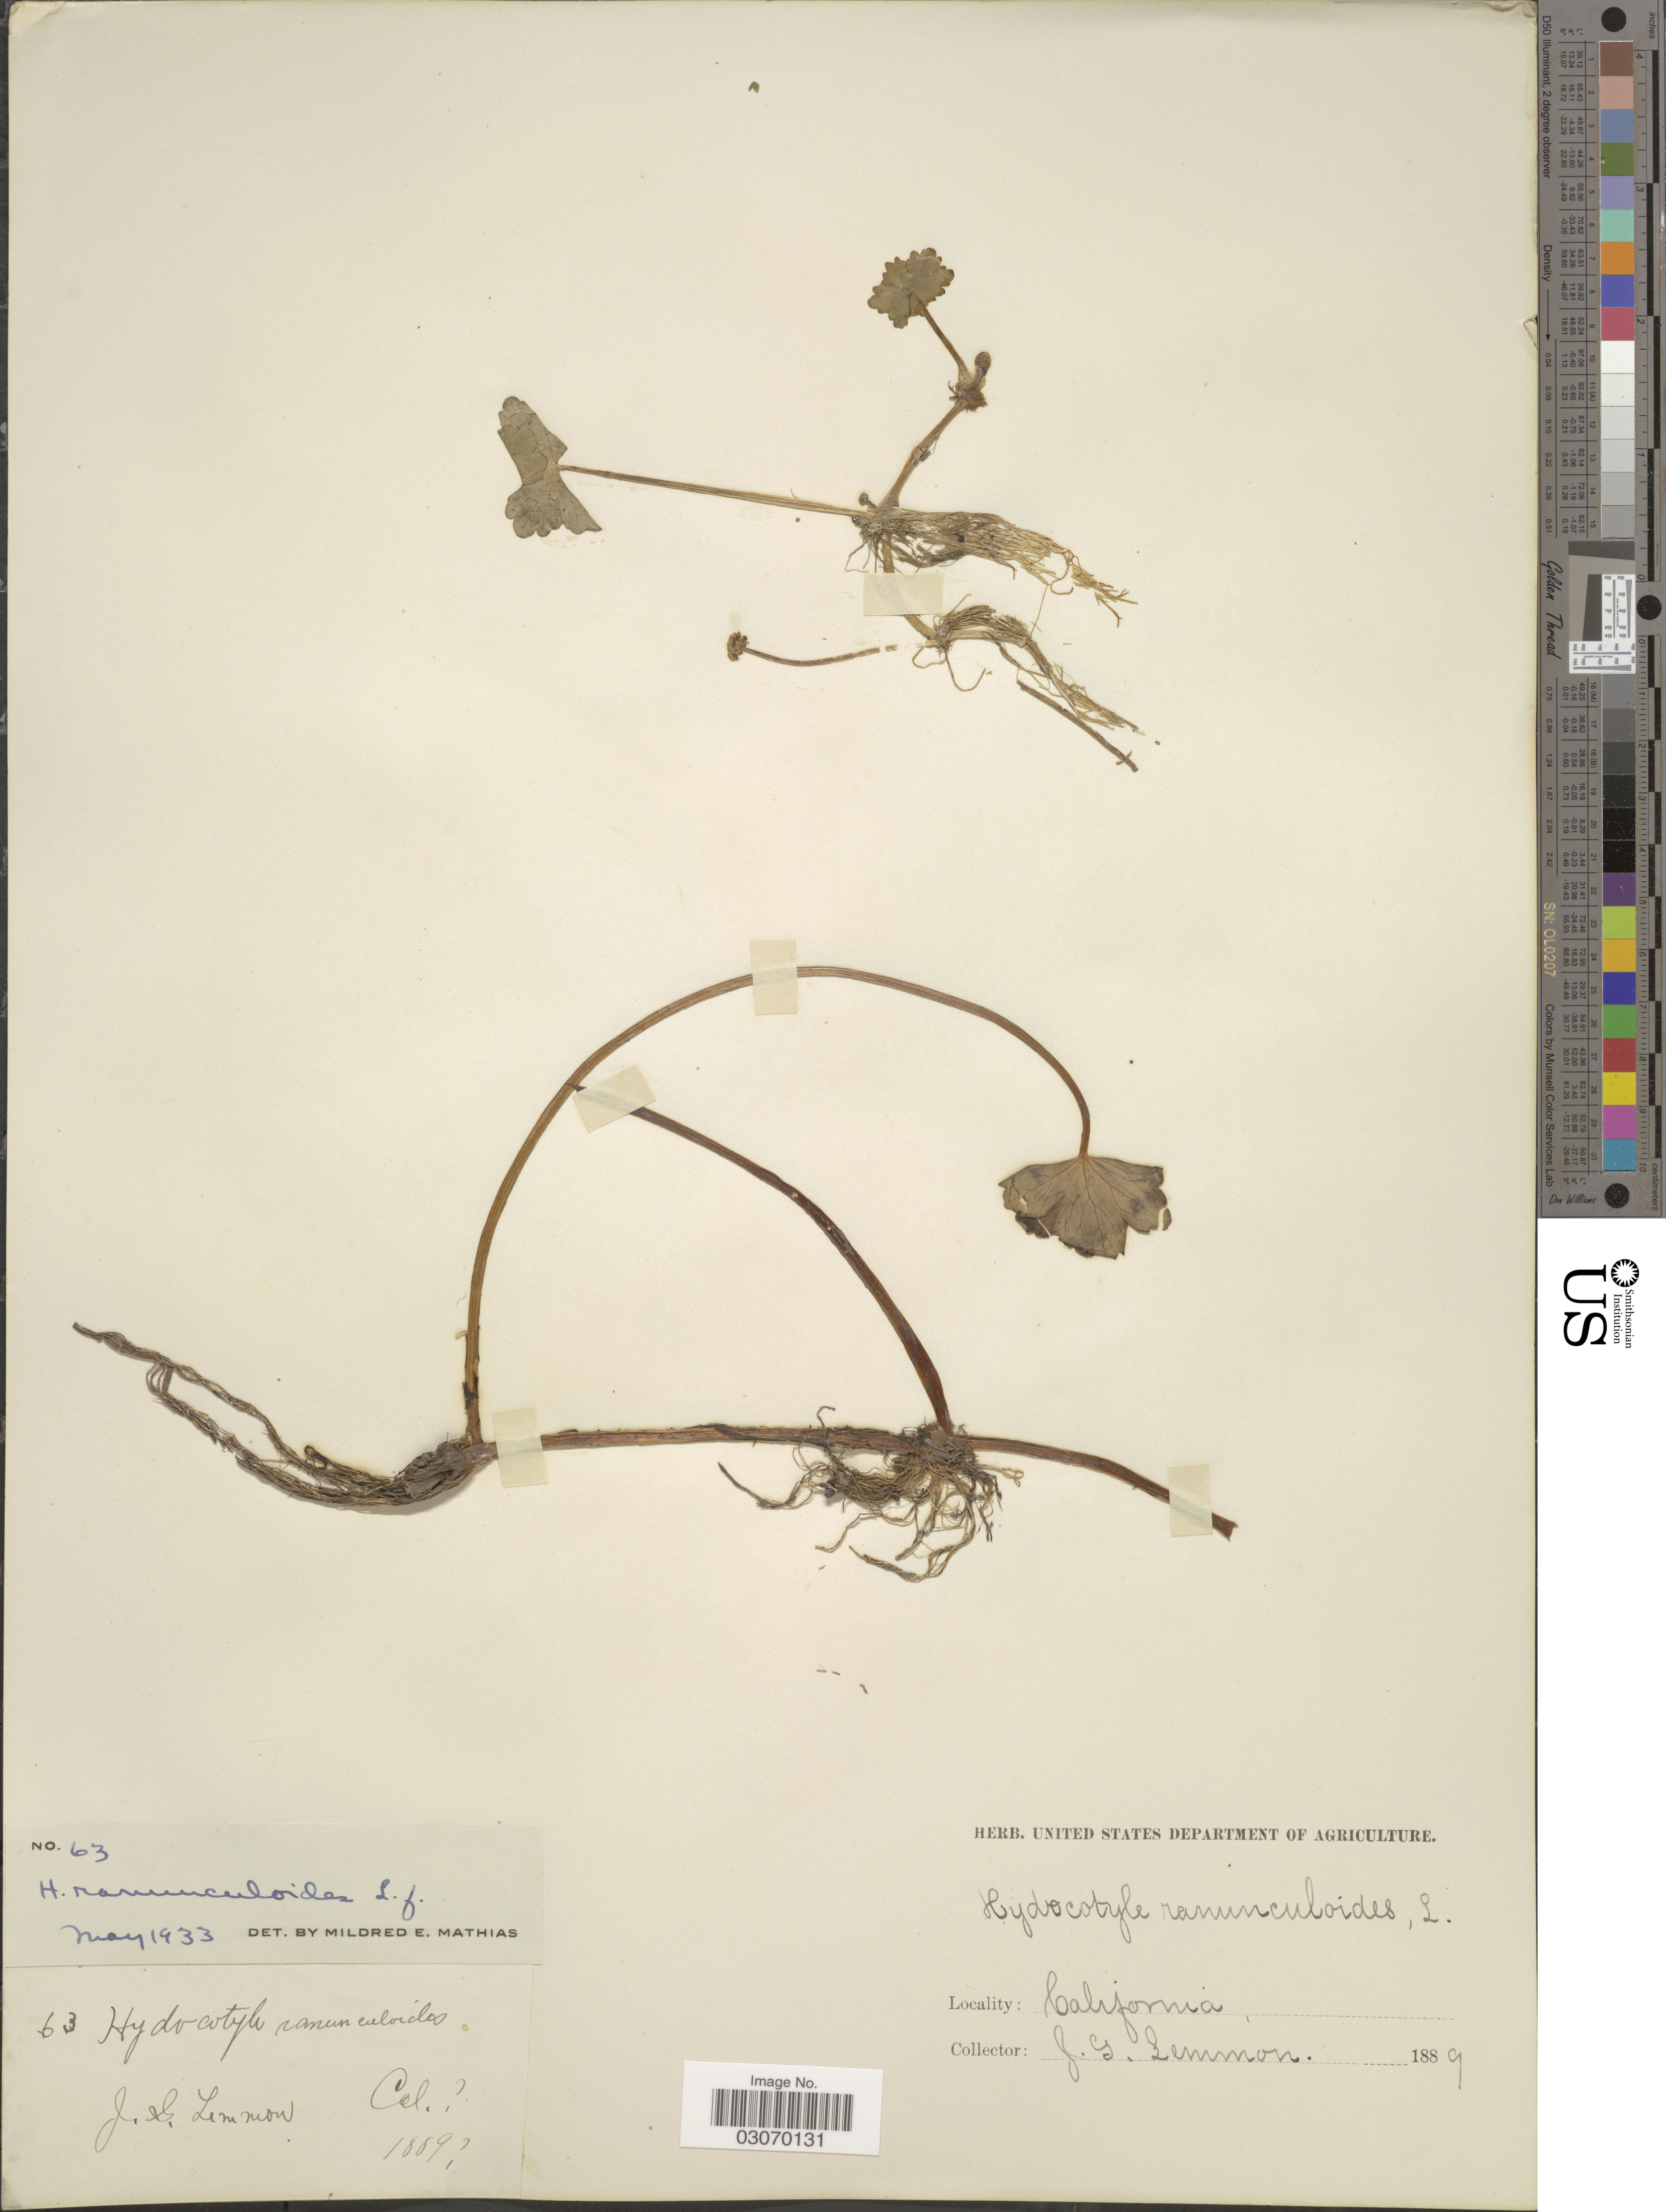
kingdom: Plantae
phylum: Tracheophyta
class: Magnoliopsida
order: Apiales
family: Araliaceae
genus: Hydrocotyle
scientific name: Hydrocotyle ranunculoides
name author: L. f.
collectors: J. Lemmon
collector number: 63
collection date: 1889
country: United States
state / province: California